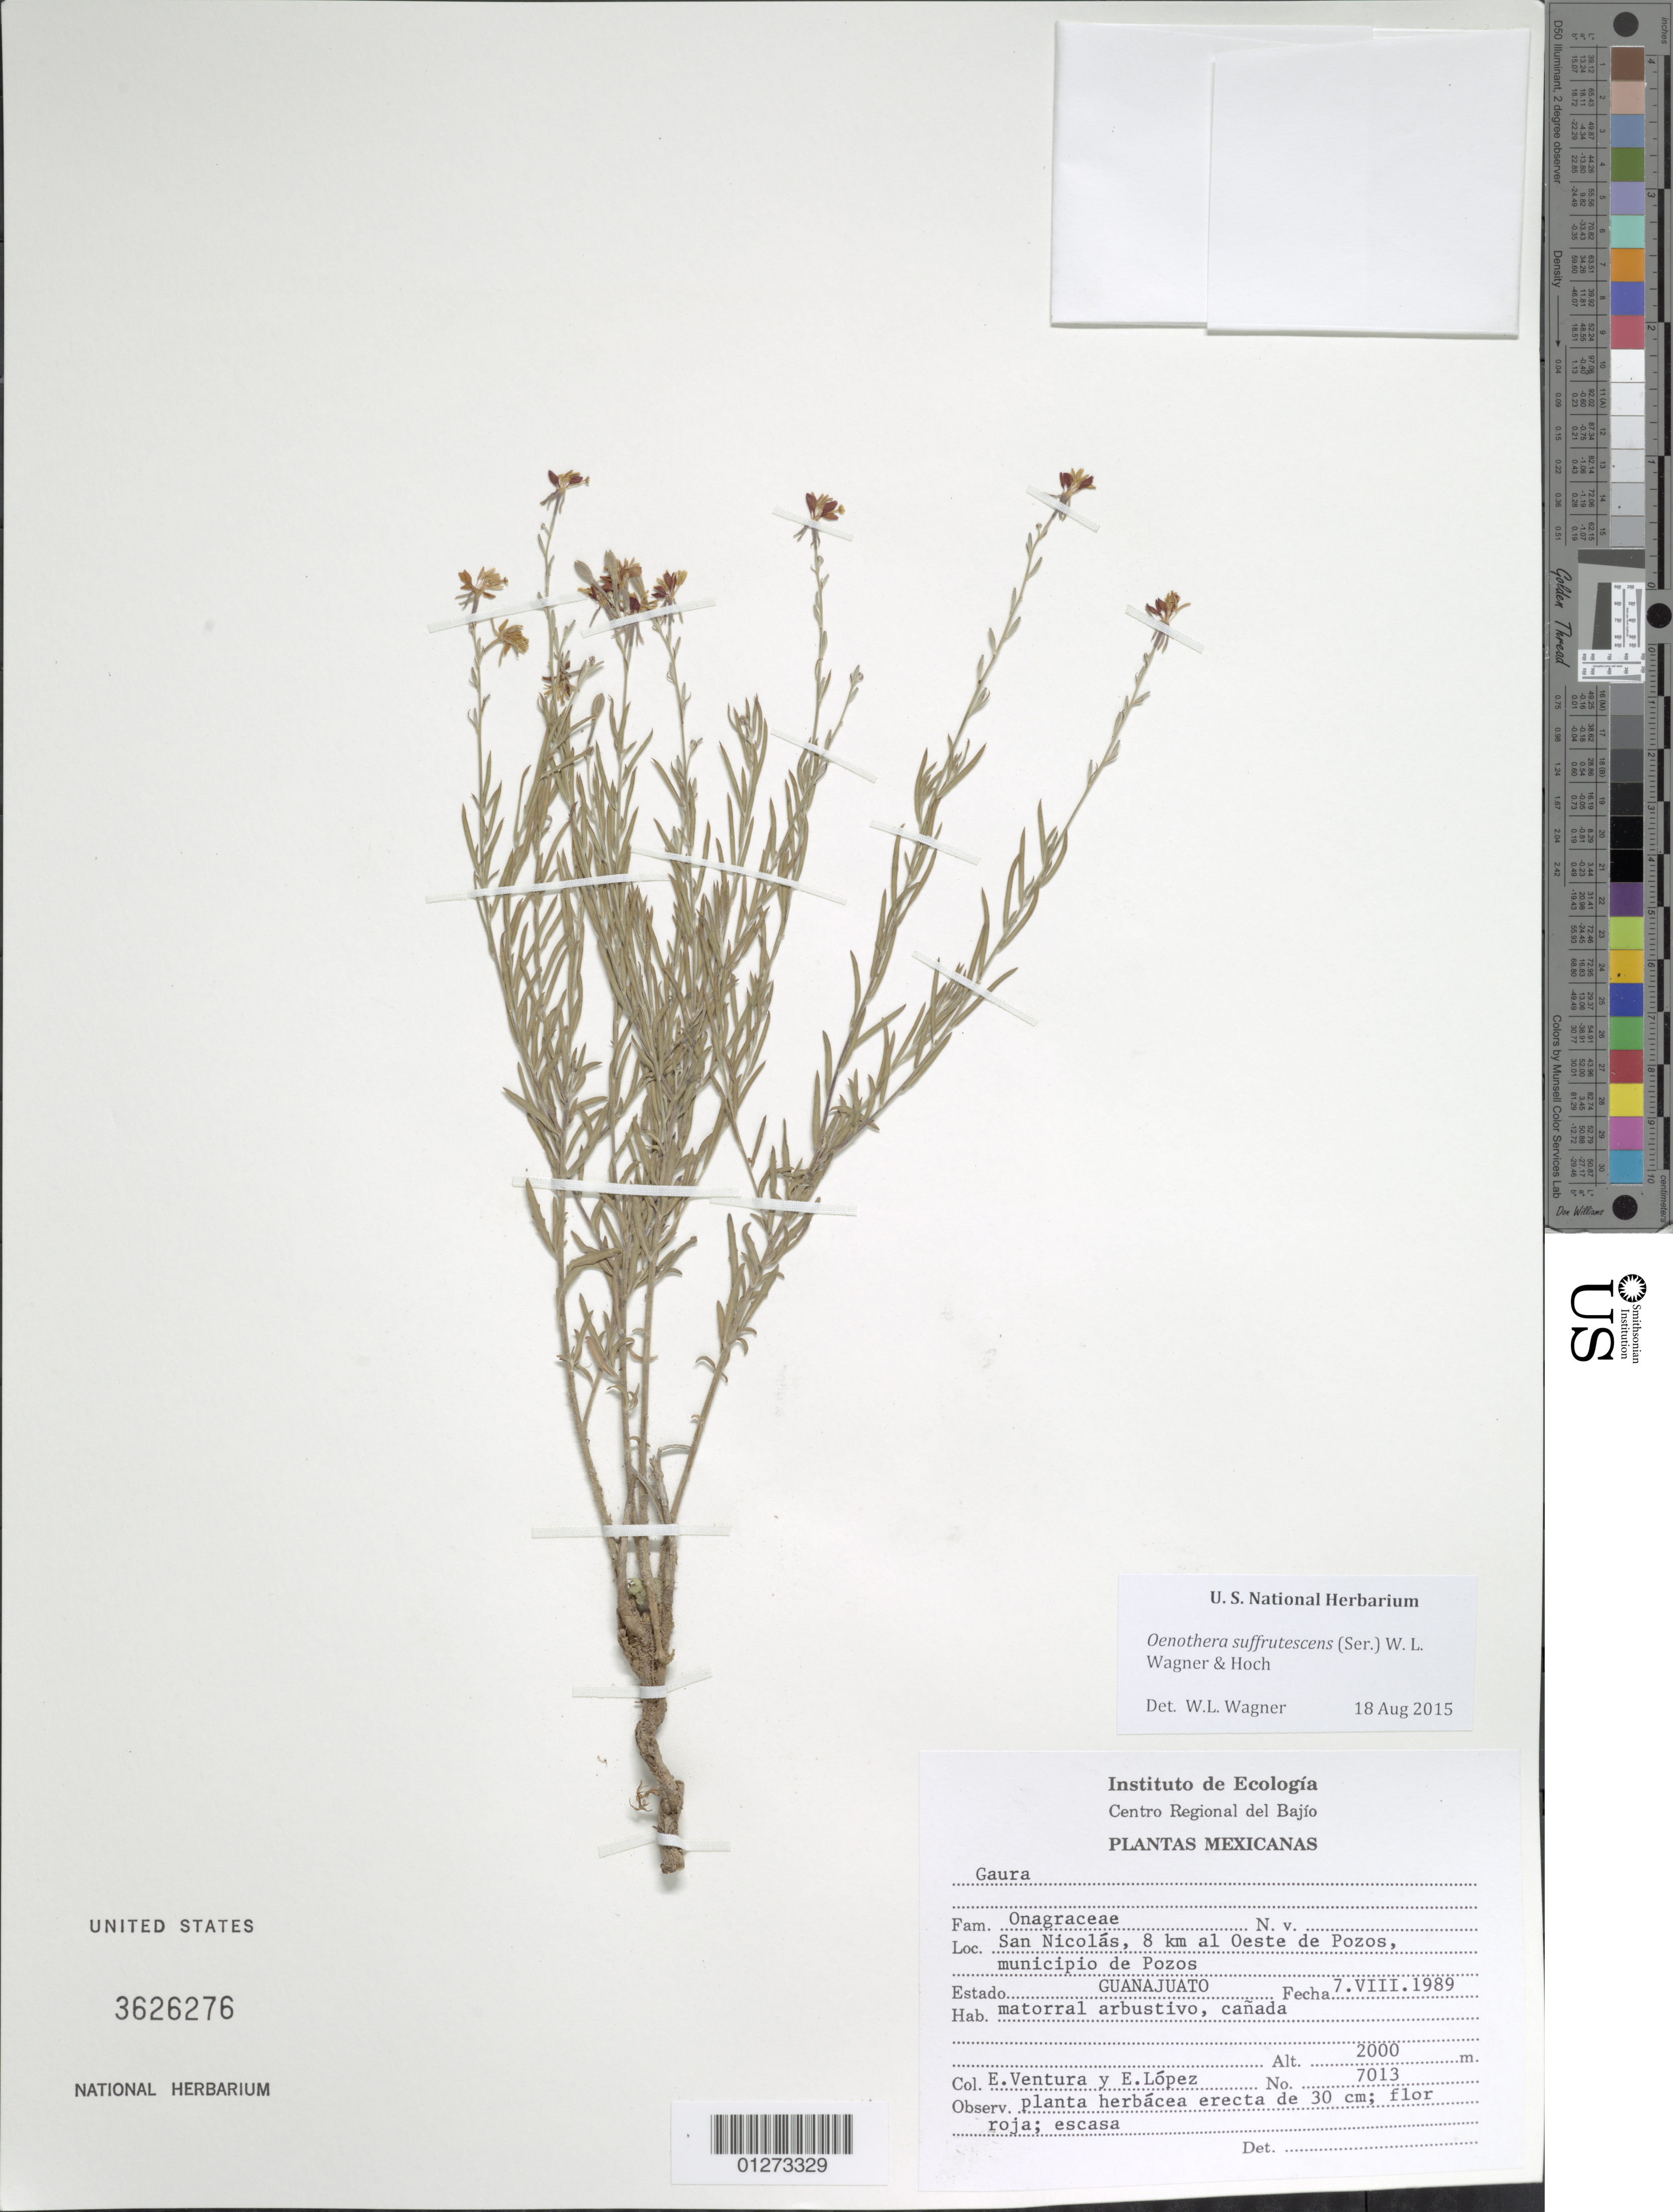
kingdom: Plantae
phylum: Tracheophyta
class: Magnoliopsida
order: Myrtales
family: Onagraceae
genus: Oenothera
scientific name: Oenothera suffrutescens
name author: (Ser.) W.L. Wagner & Hoch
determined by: Wagner, W. L., (BOT), Smithsonian Institution - National Museum of Natural History (UNITED STATES)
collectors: E. Ventura & E. López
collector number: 7013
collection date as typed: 7.VIII.1989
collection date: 1989-08-07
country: México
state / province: Guanajuato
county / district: Pozos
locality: San Nicolas, 8 km al Oeste de Pozos.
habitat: Matorral arbustivo, canada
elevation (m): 2000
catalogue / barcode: US 3626276